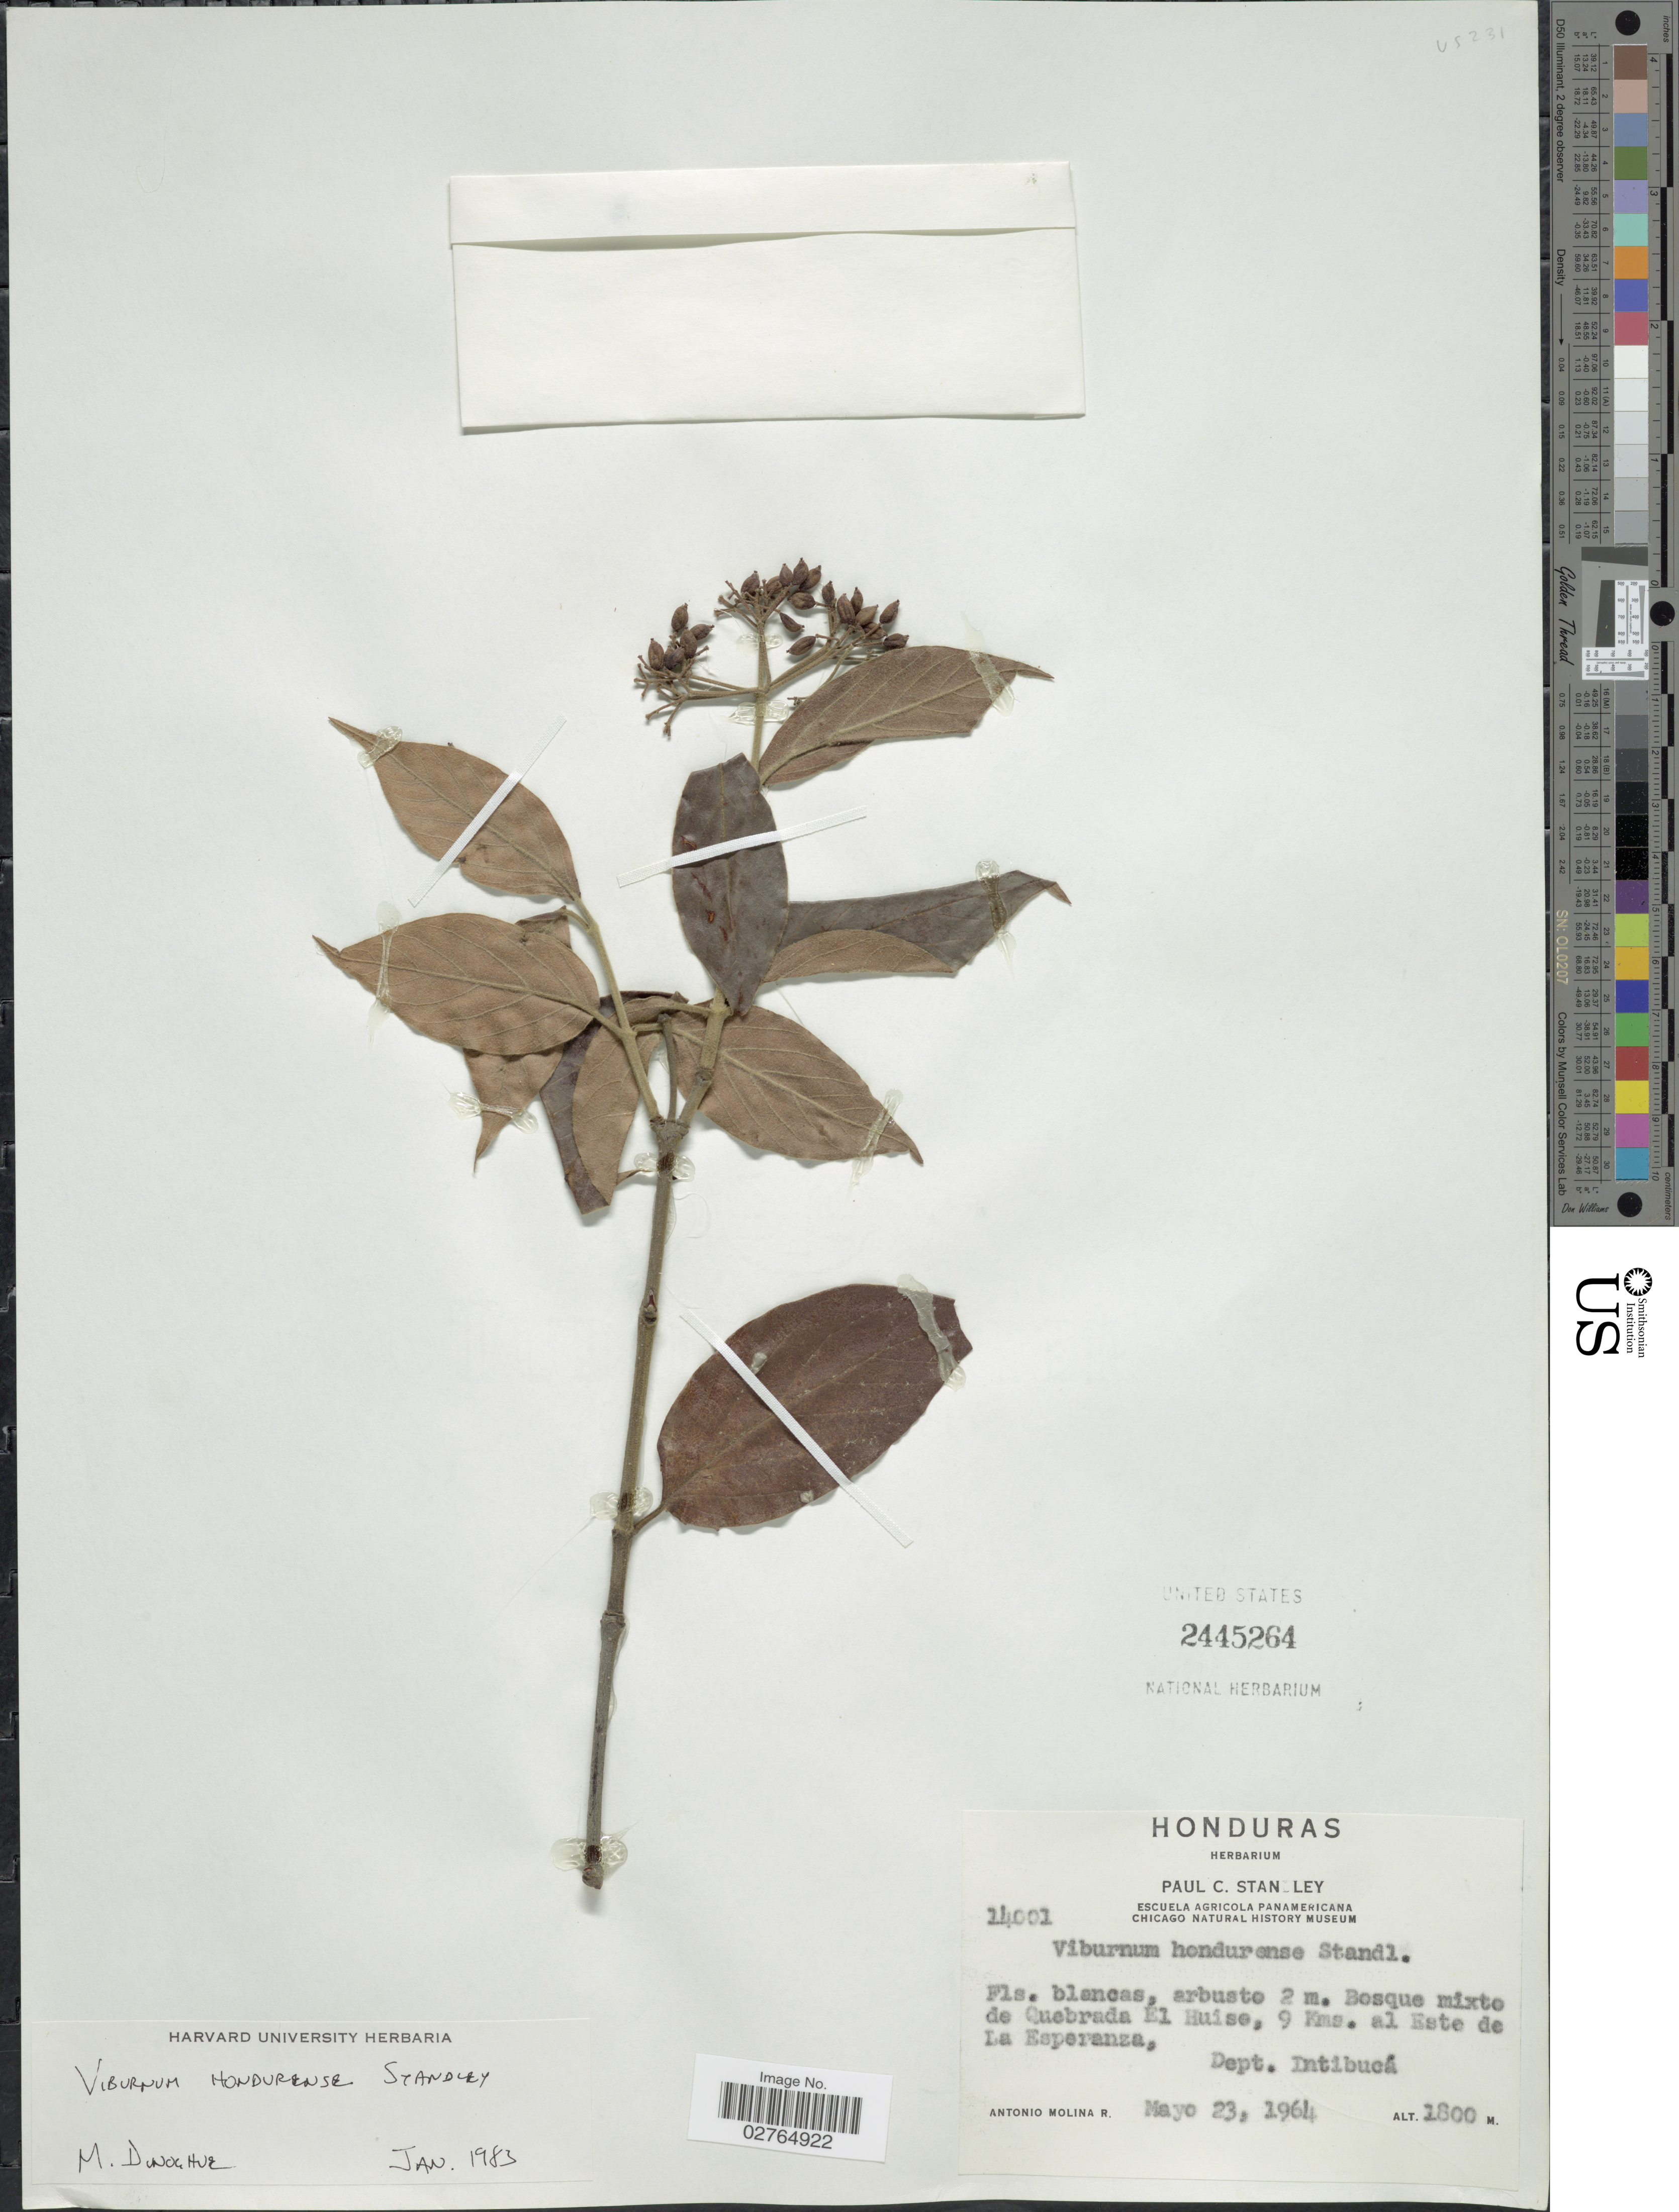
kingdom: Plantae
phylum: Tracheophyta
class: Magnoliopsida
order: Dipsacales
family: Viburnaceae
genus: Viburnum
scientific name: Viburnum hondurense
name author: Standl.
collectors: A. Molina R.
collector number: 14001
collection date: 1964-05-23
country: Honduras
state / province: Intibuca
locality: Bosque mixto de Quebrada El Huise, 9 Kms. al Este de La Esperanza, Dept. Intibucá.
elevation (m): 1800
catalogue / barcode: US 2445264